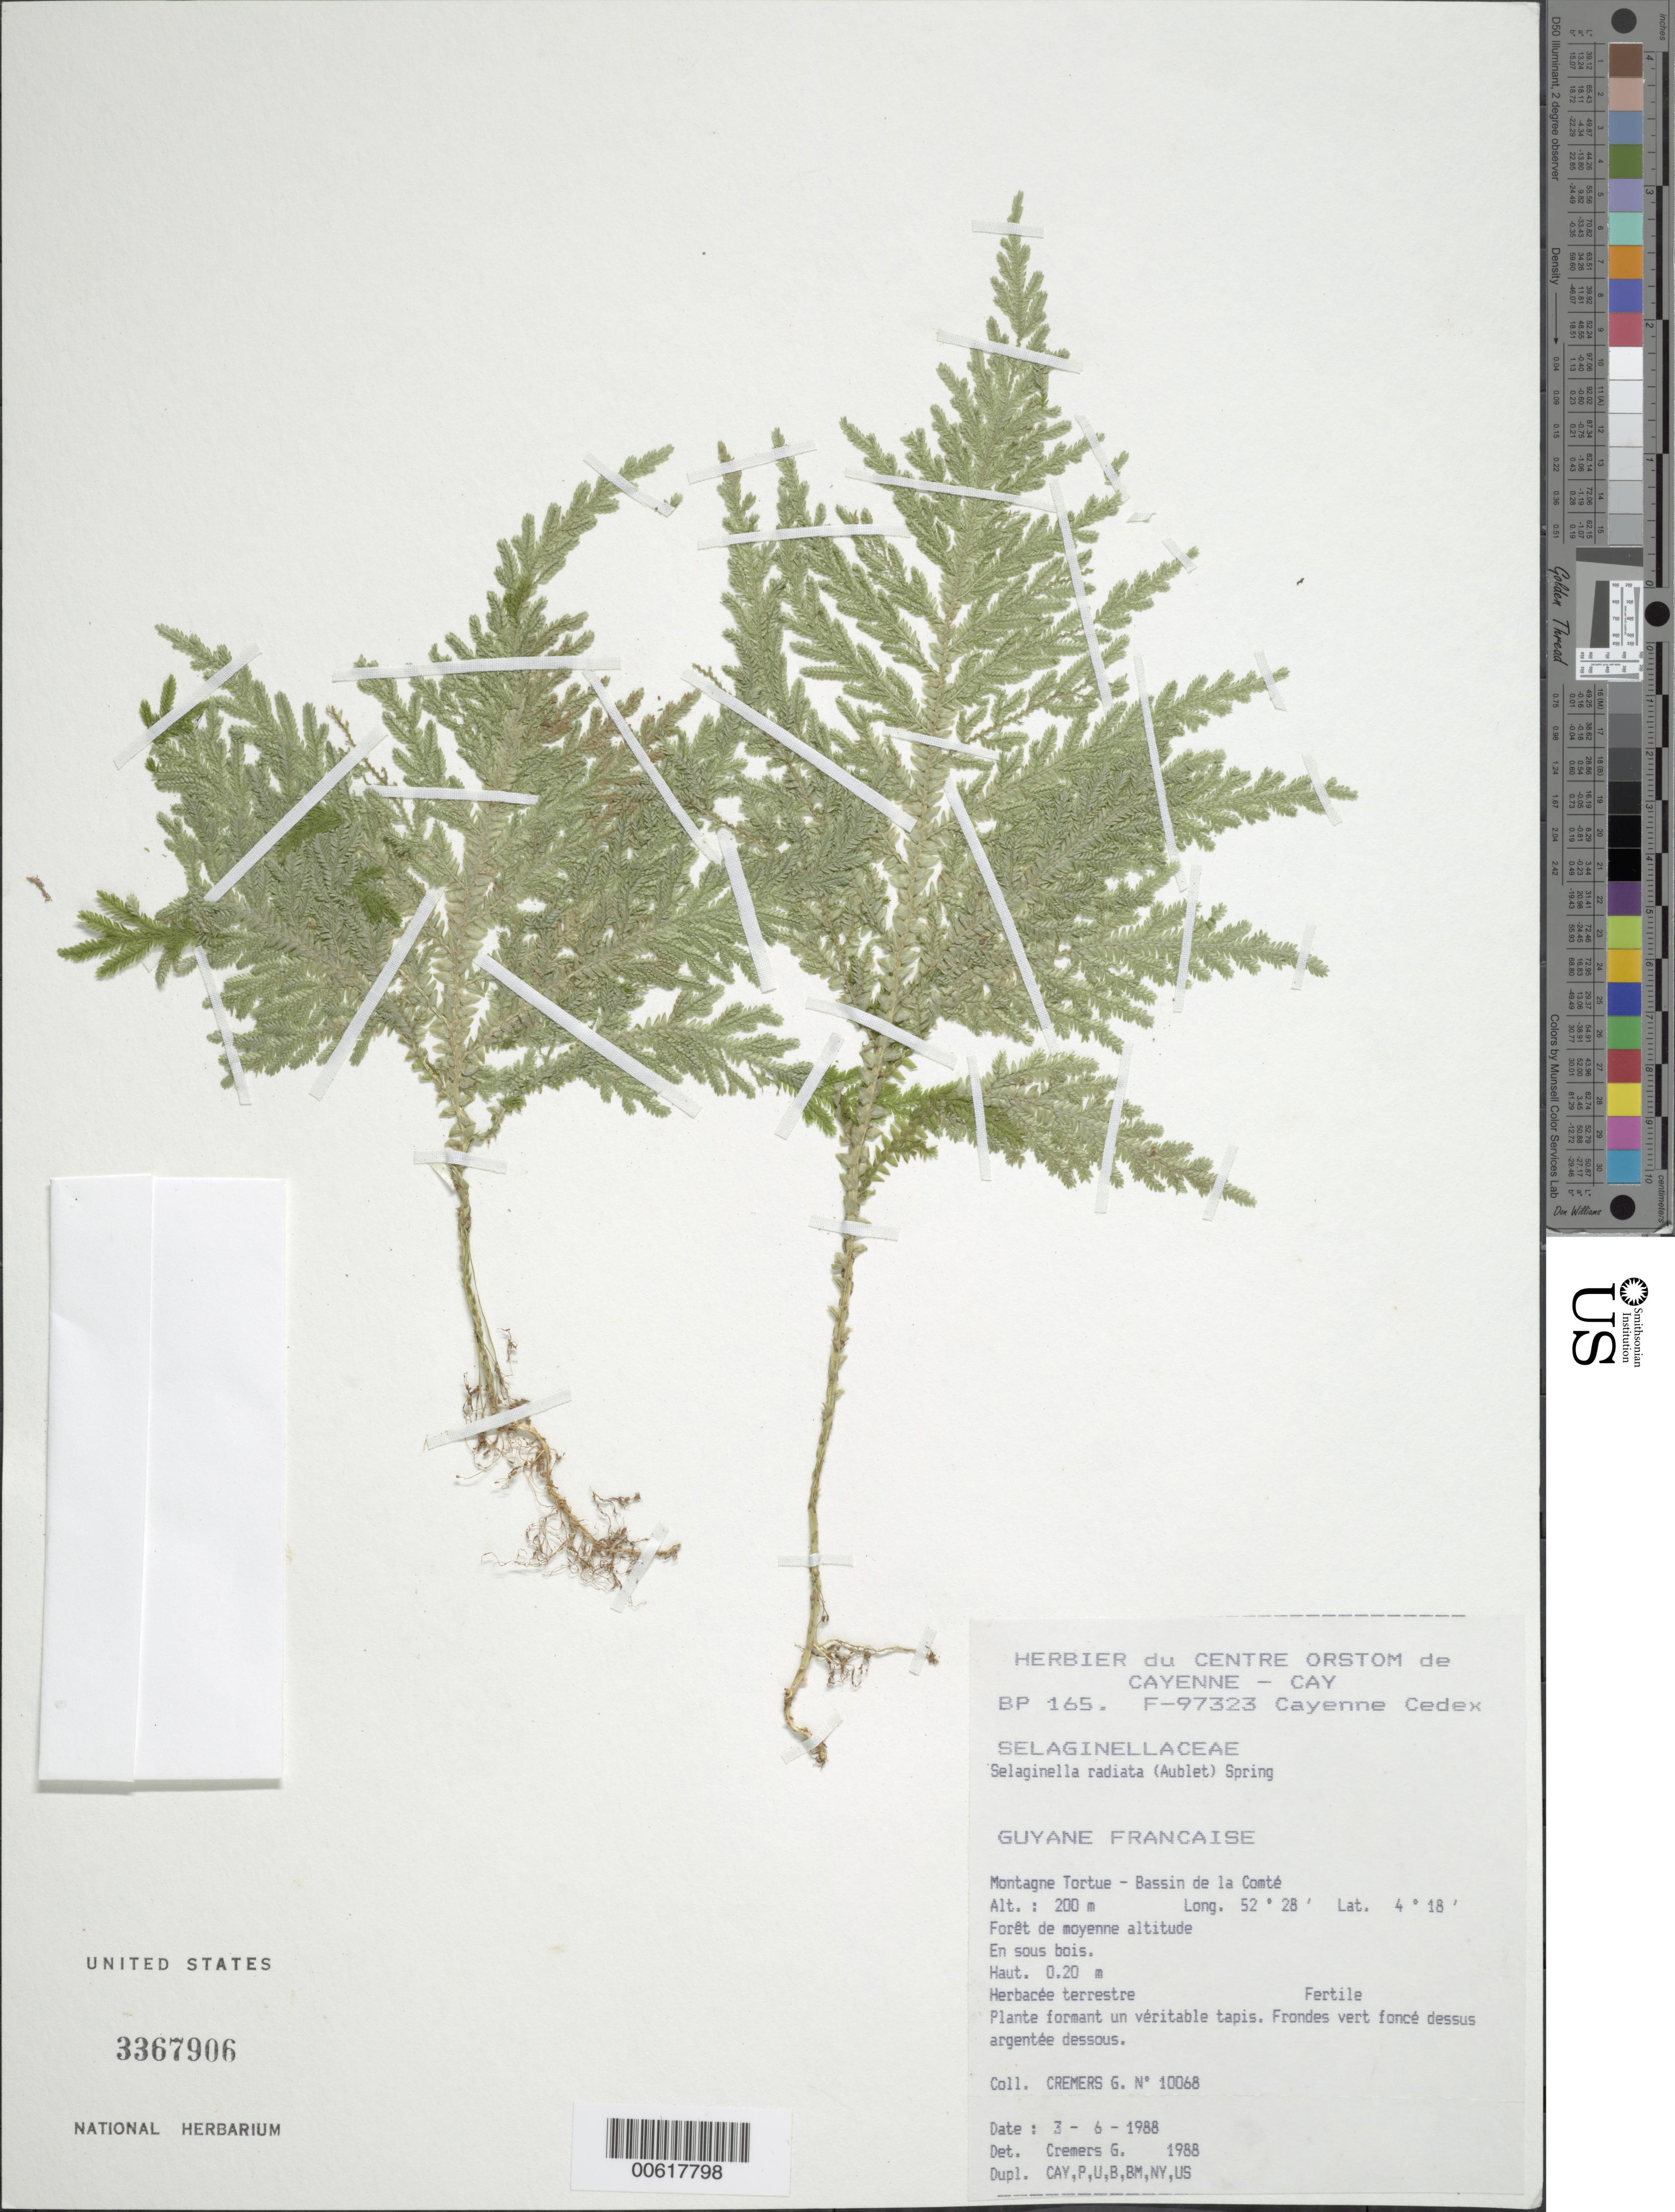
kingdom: Plantae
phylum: Tracheophyta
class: Lycopodiopsida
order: Selaginellales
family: Selaginellaceae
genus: Selaginella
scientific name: Selaginella radiata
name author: (Aubl.) Spring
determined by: Cremers, Georges A.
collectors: G. Cremers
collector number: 10068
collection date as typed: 3-Jun-88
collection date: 1988-06-03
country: French Guiana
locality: Montagne Tortue, Bassin de la Comte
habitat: Foret de moyenne alititude; en sous bois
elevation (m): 200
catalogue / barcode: US 3367906